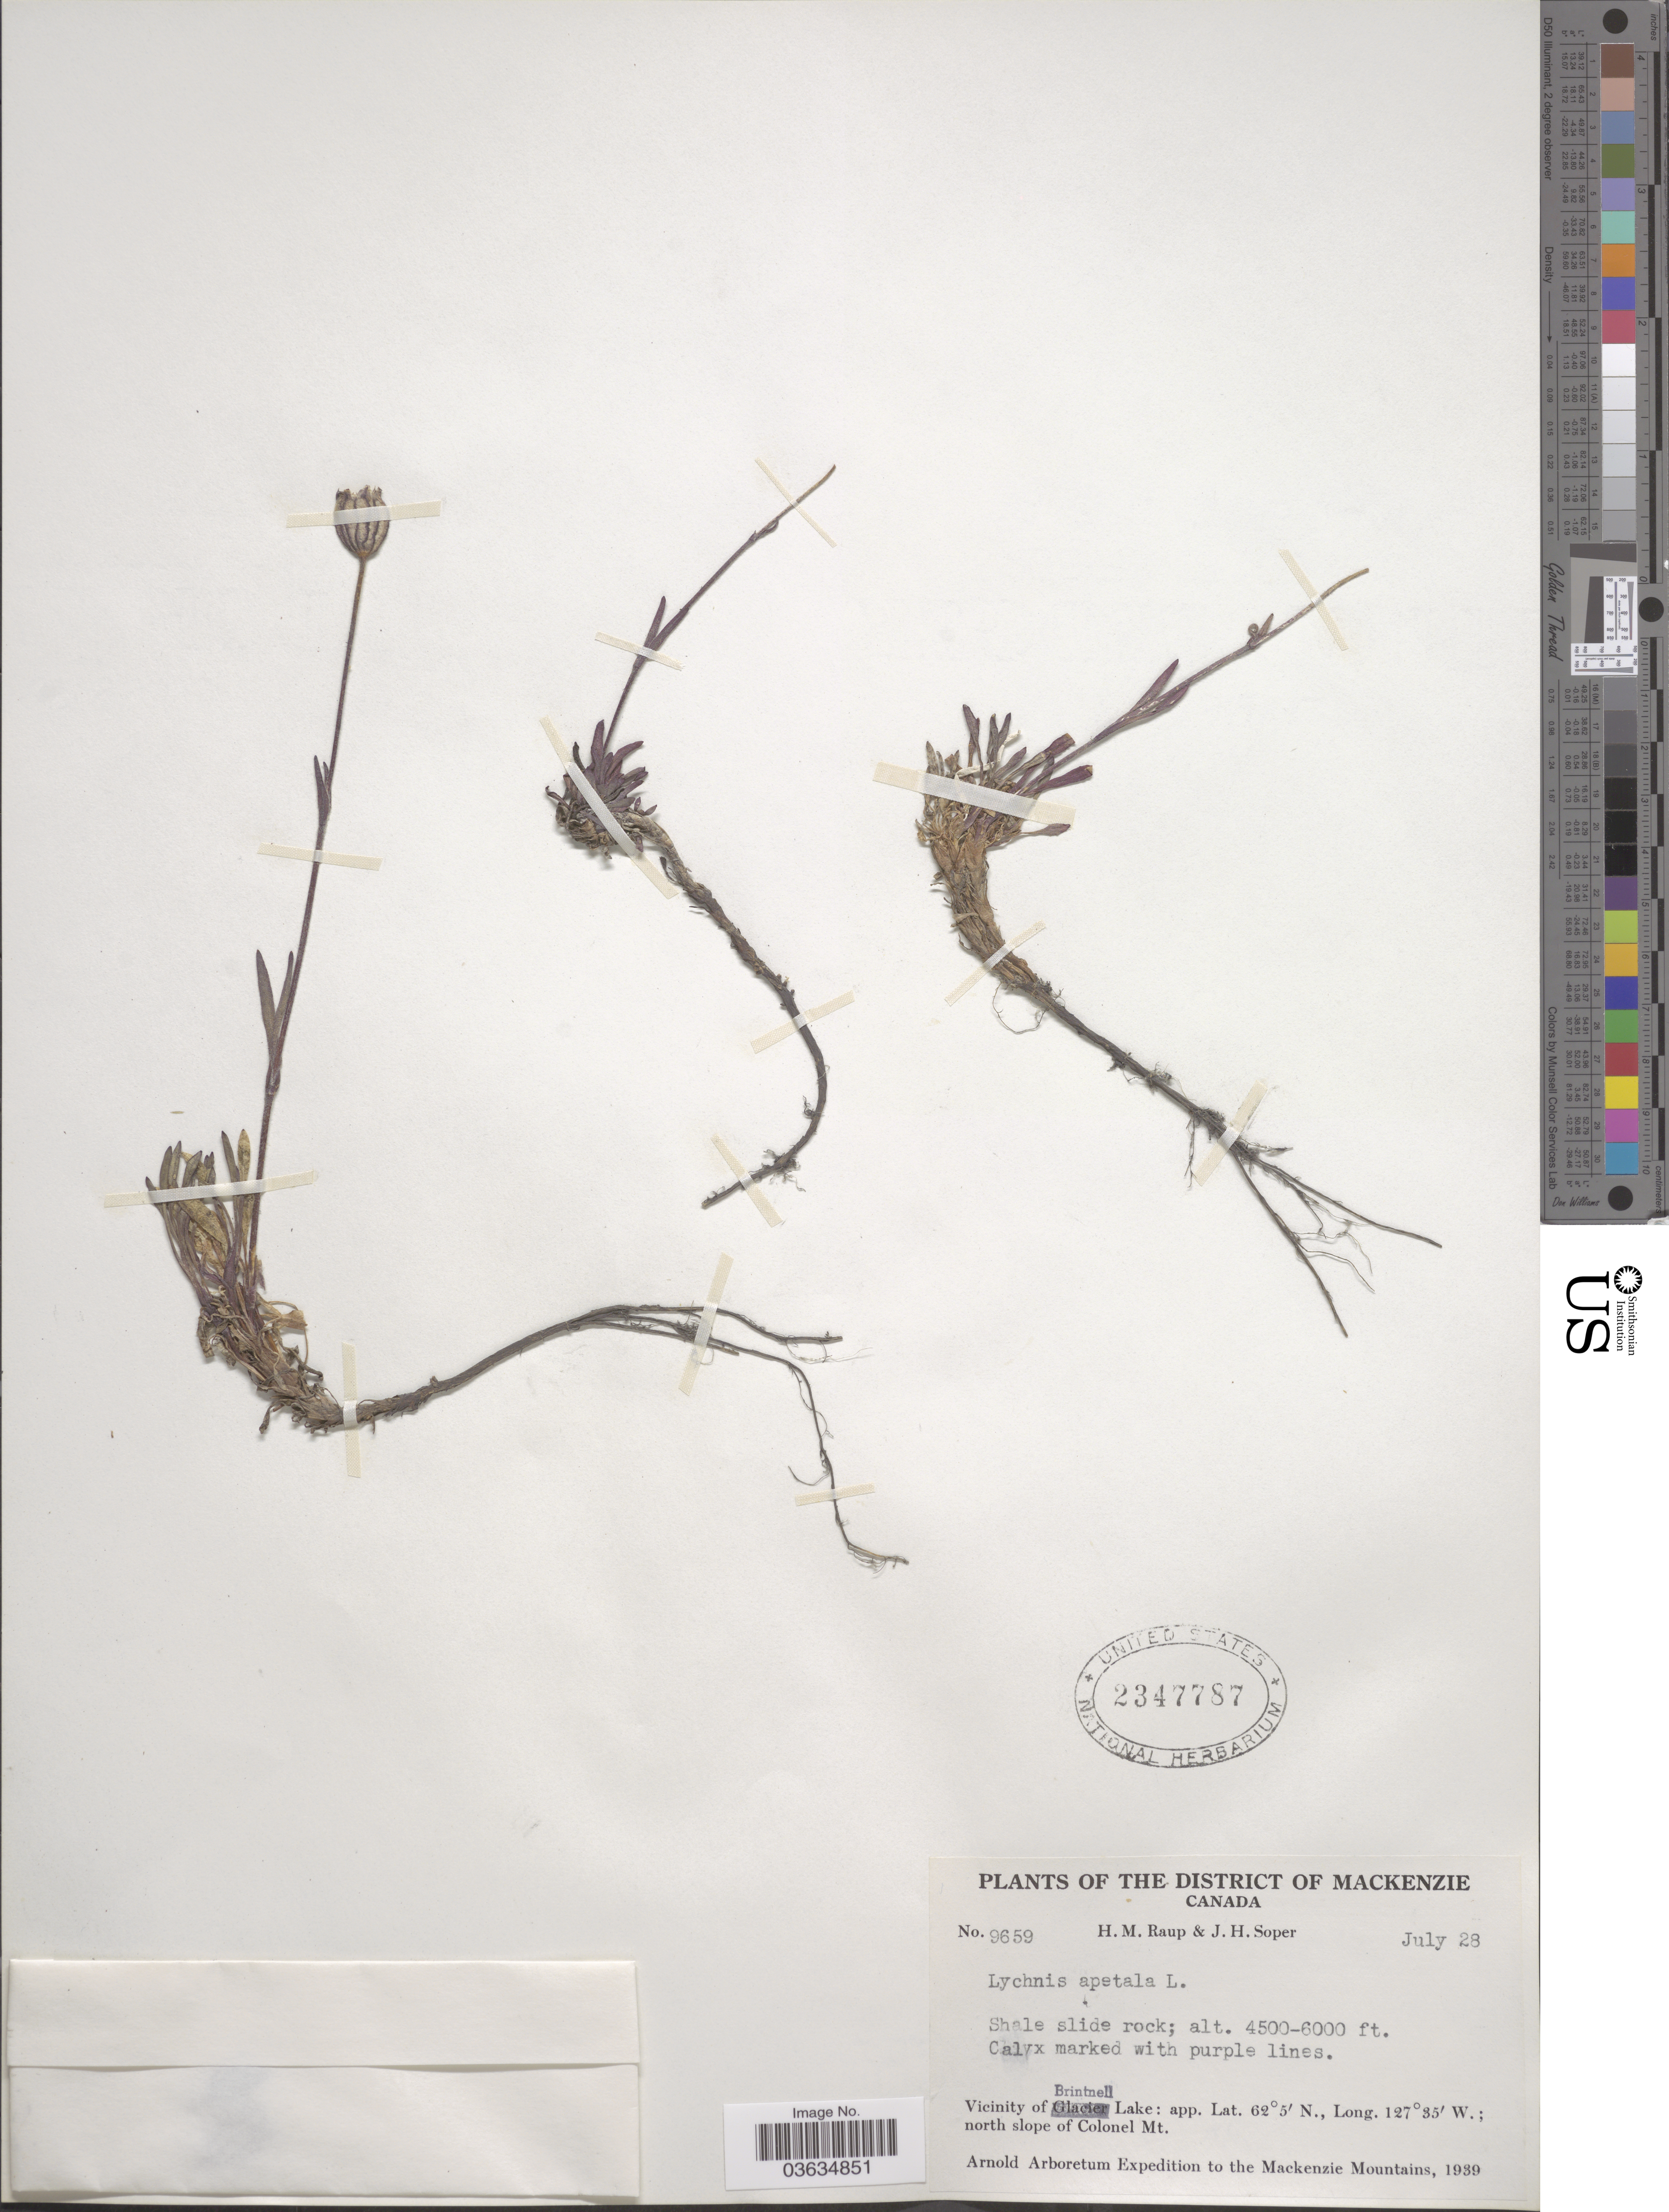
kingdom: Plantae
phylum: Tracheophyta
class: Magnoliopsida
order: Caryophyllales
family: Caryophyllaceae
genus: Silene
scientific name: Silene uralensis subsp. uralensis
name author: (Rupr.) Bocquet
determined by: Strong, Mark T., (BOT), Smithsonian Institution - National Museum of Natural History (UNITED STATES)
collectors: H. Raup & J. H. Soper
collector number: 8659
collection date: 1939-07-28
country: Canada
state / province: British Columbia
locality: The District of Mackenzie. Vicinity of Brintnell Lake. North slope of Colonel Mt. Mackenzie Mountains.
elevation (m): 1372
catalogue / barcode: US 2347787